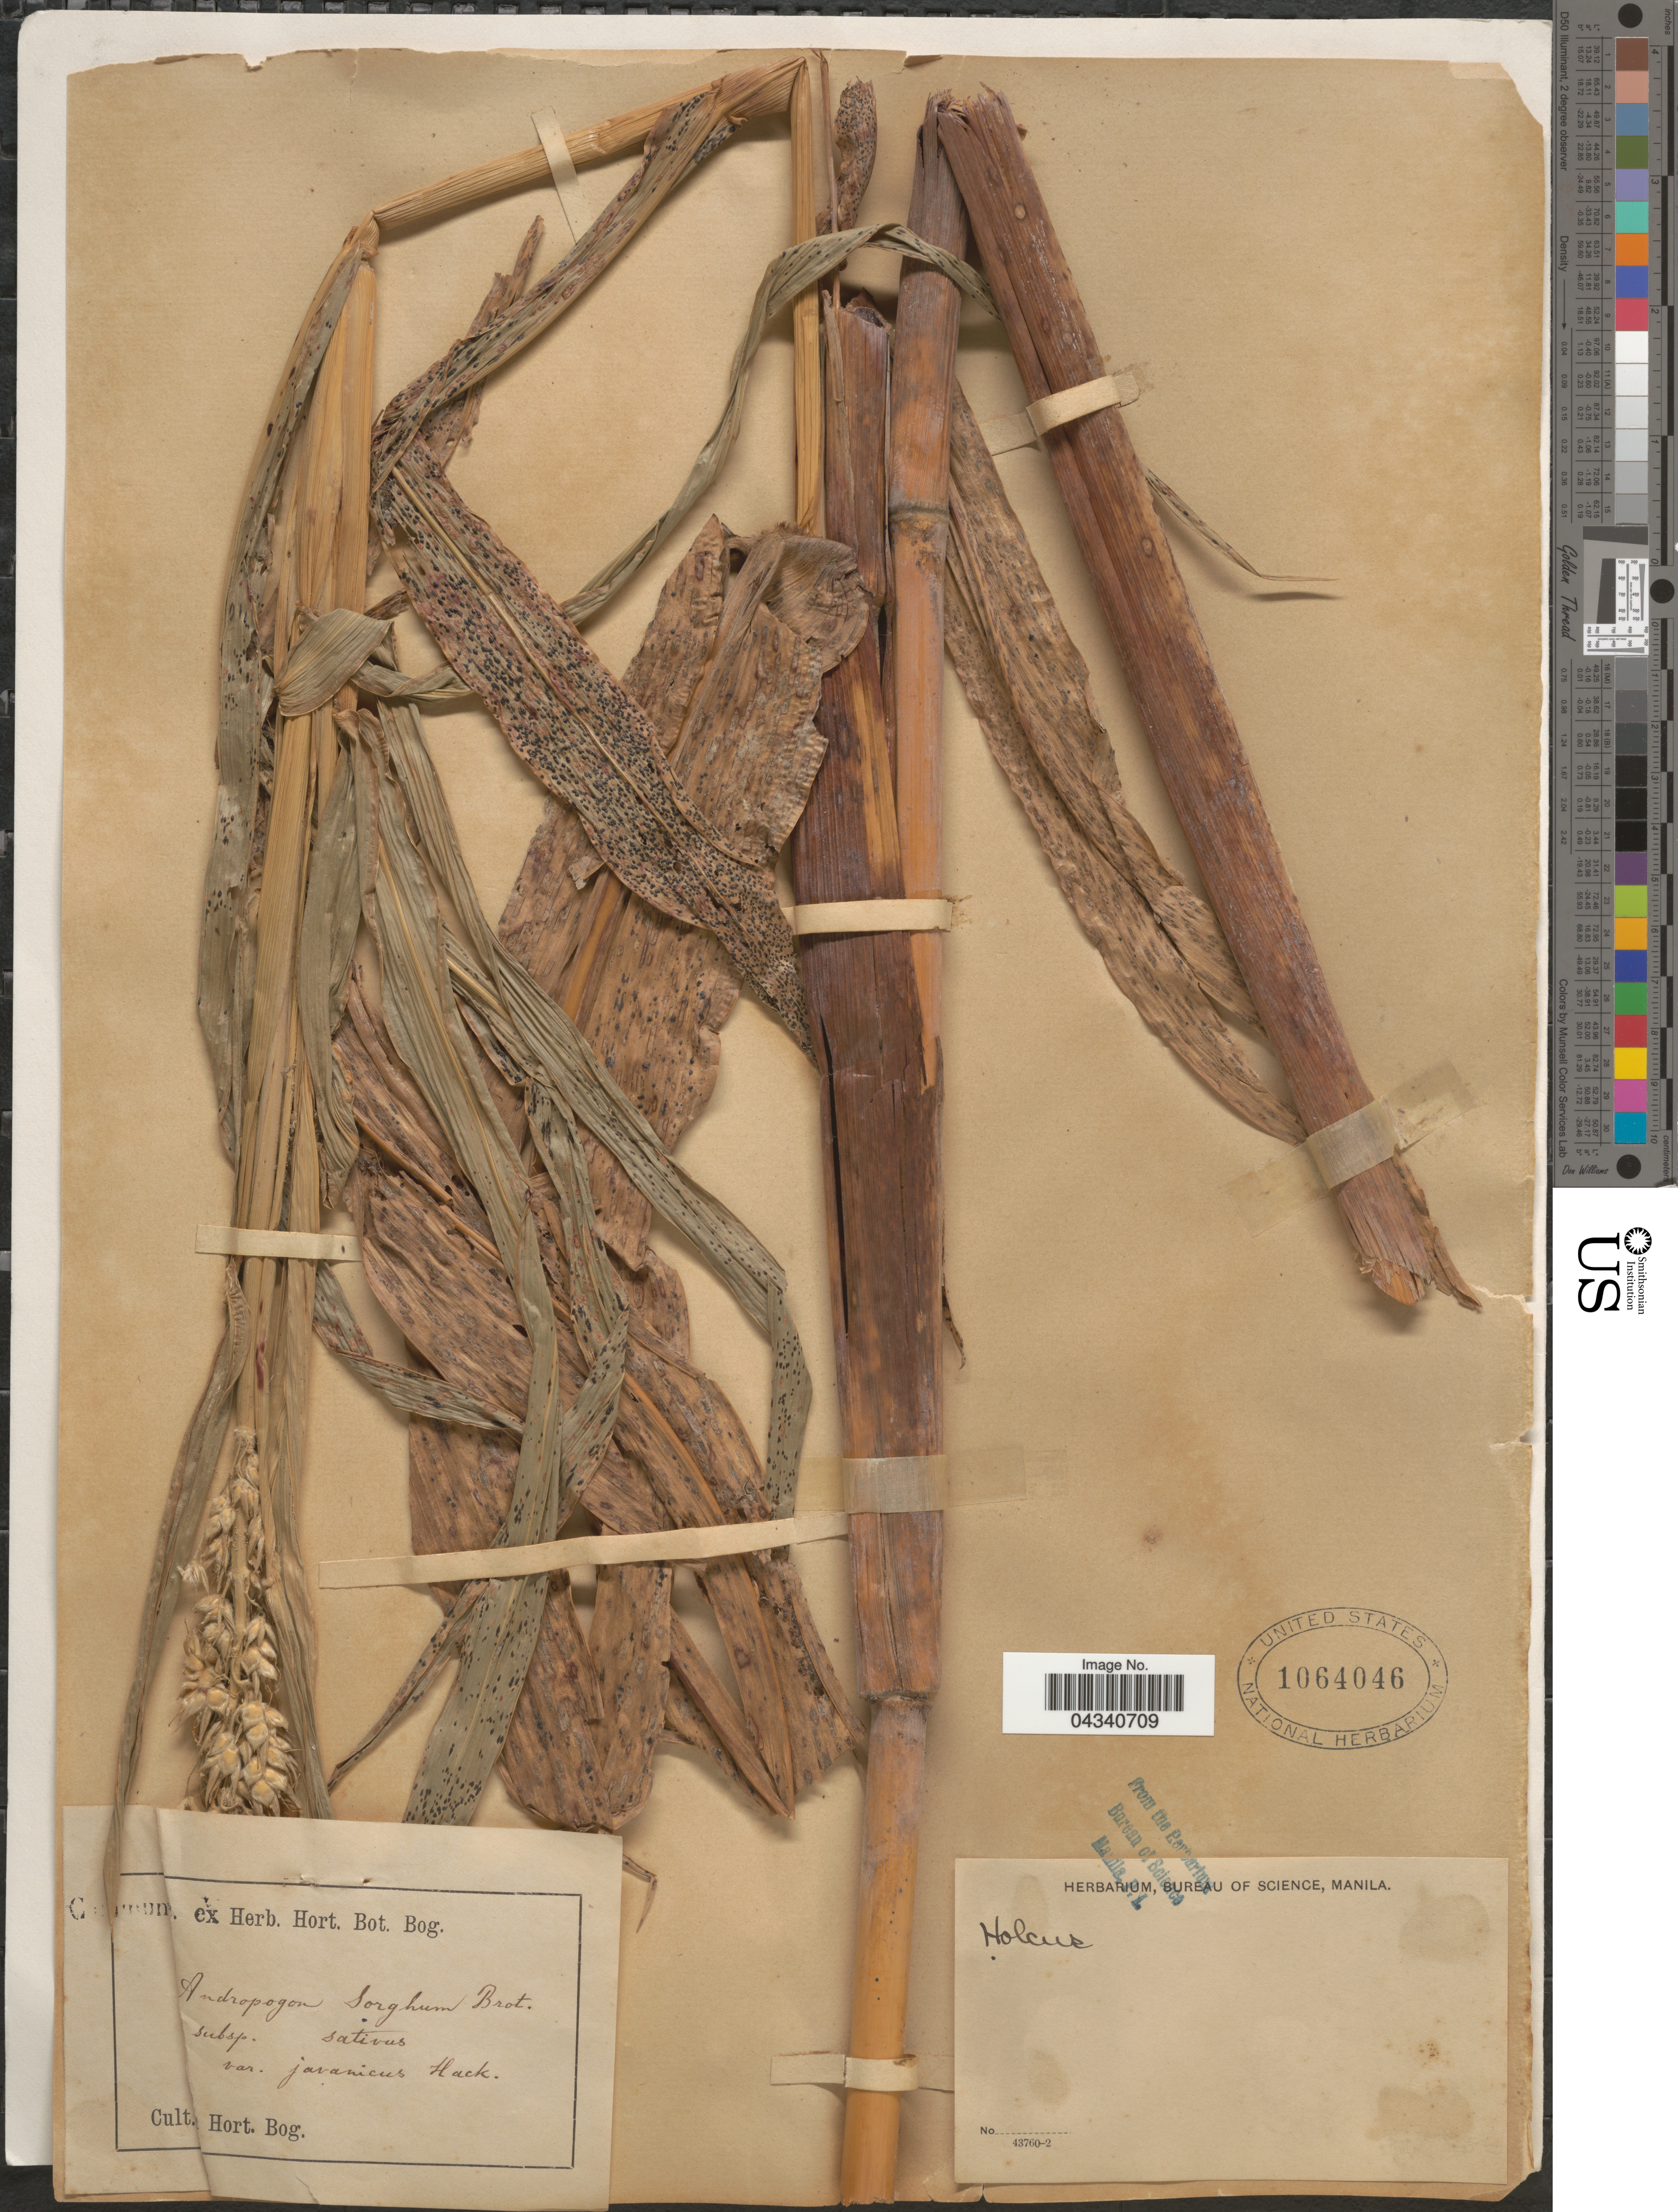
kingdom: Plantae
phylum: Tracheophyta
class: Liliopsida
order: Poales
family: Poaceae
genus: Sorghum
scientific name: Sorghum bicolor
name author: (L.) Moench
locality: Cult. Hort. Bog.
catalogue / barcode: US 1064046